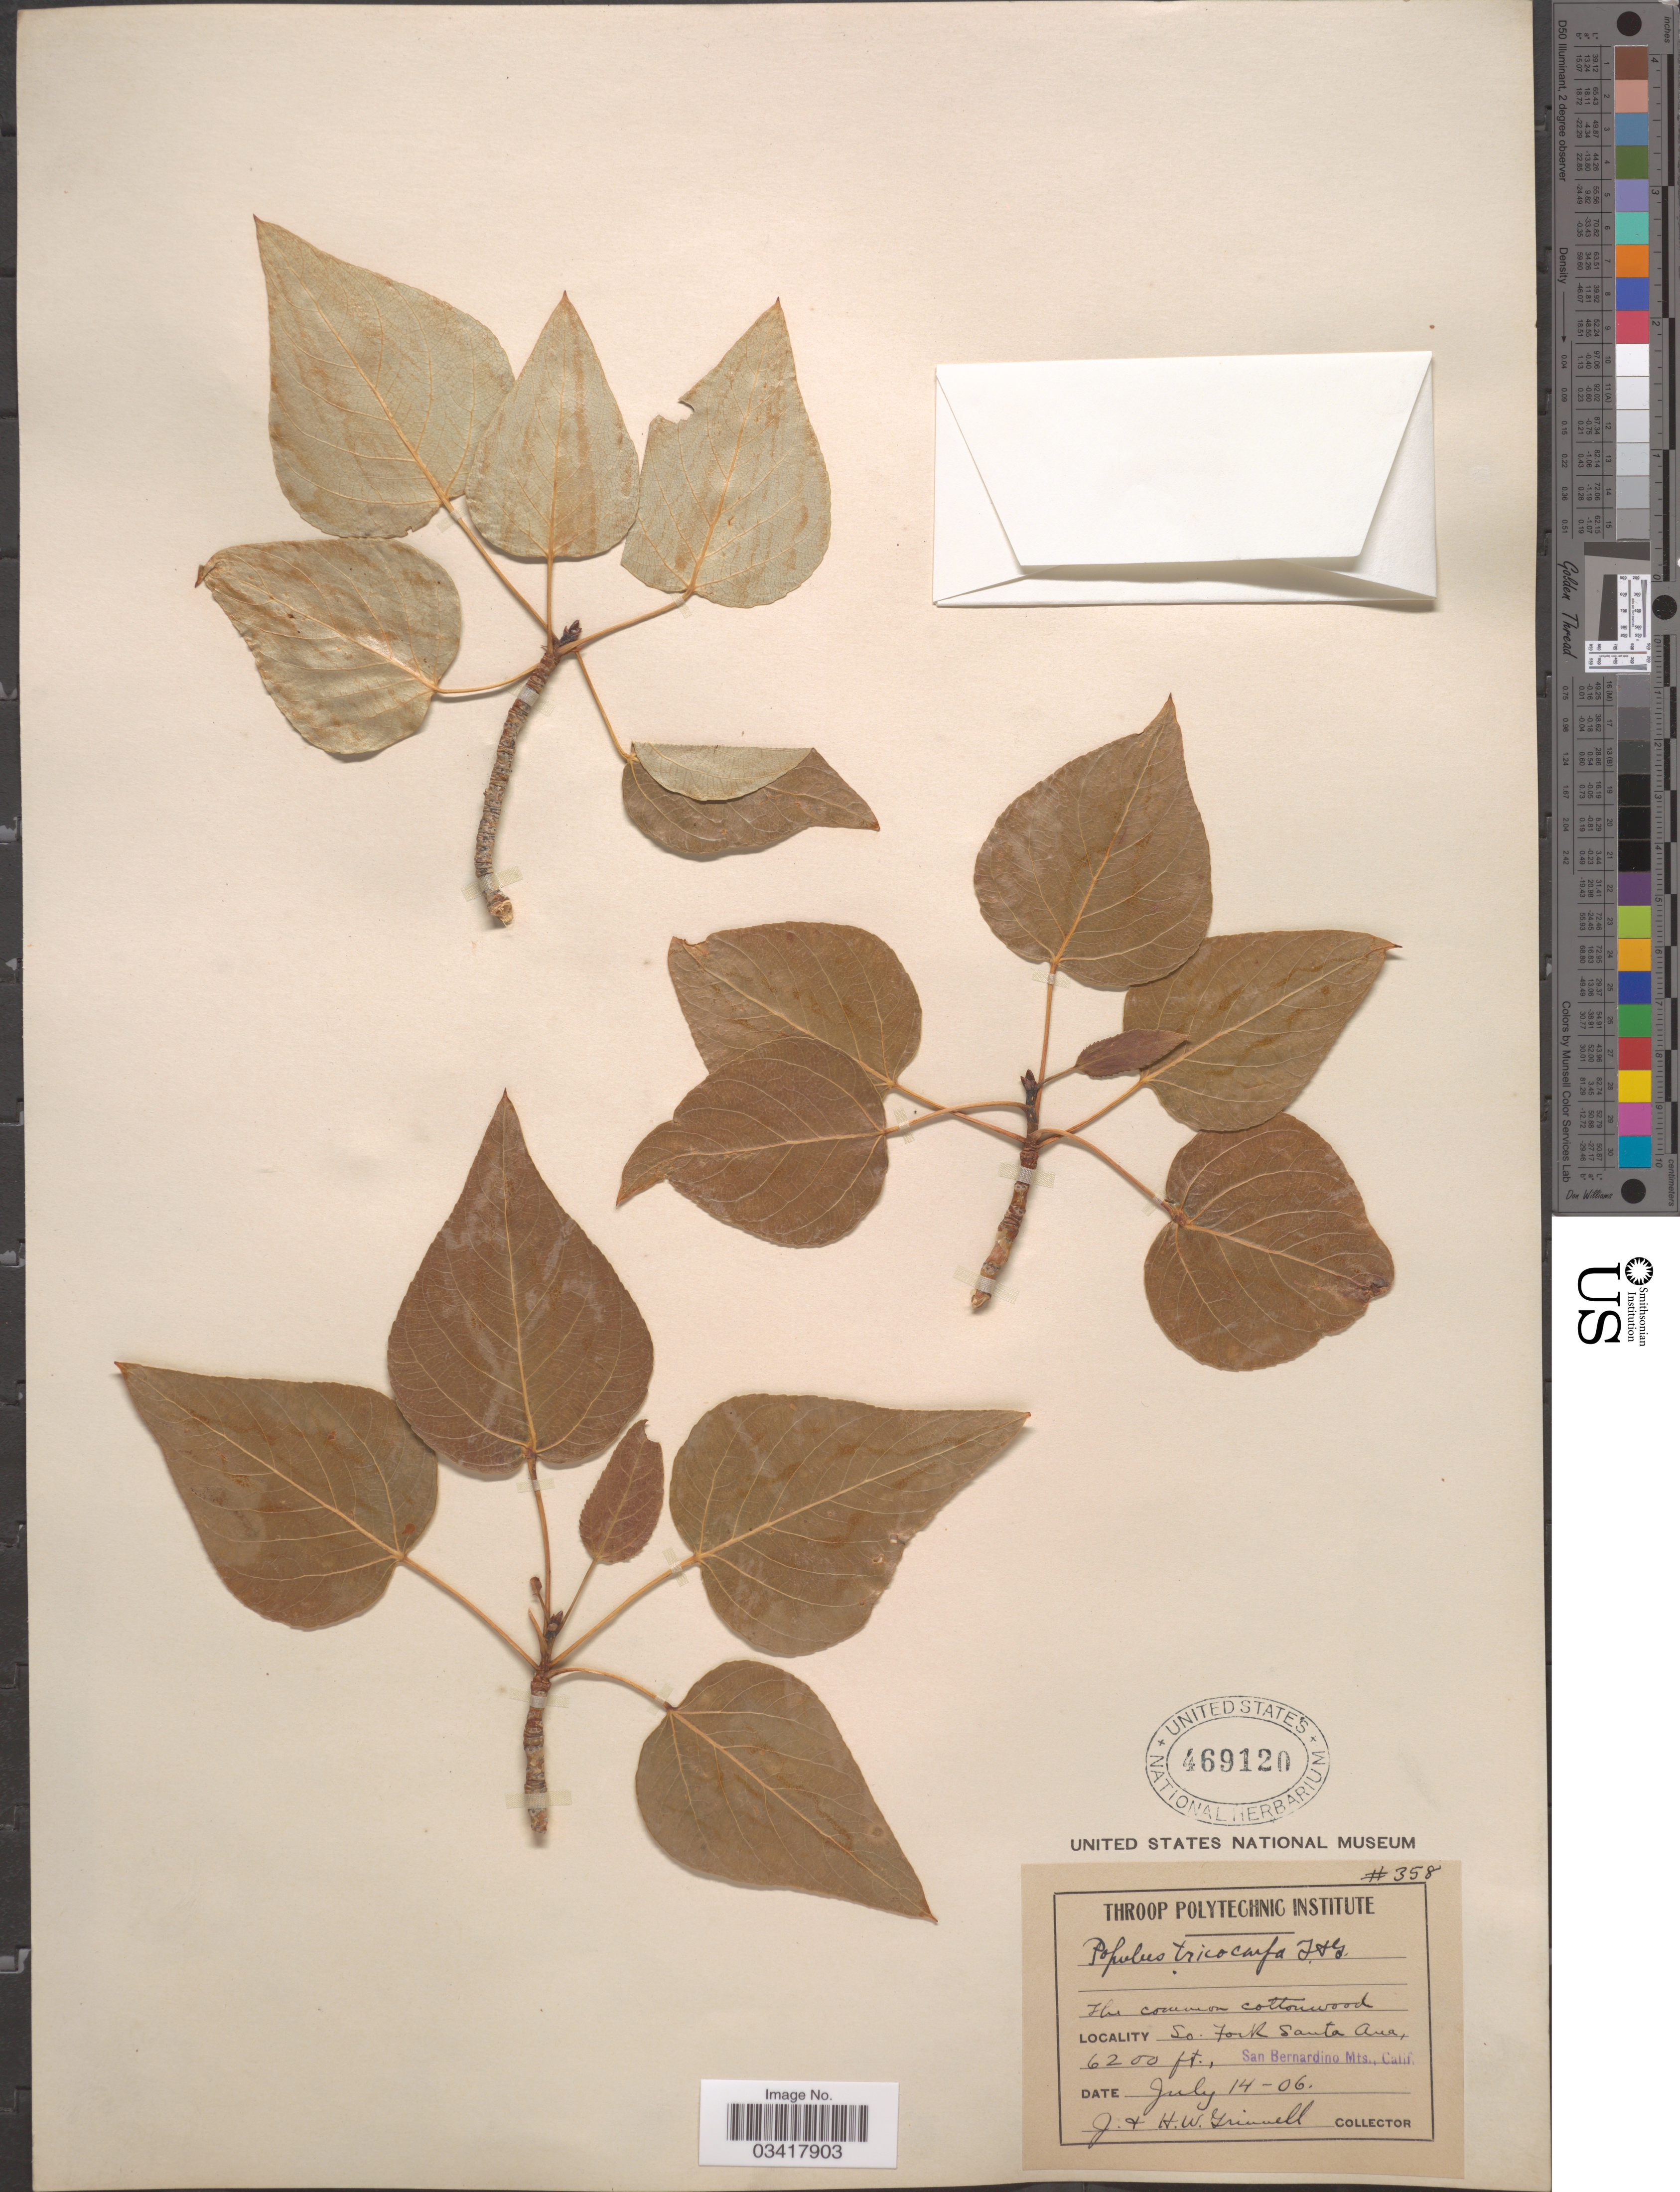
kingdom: Plantae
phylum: Tracheophyta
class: Magnoliopsida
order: Malpighiales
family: Salicaceae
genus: Populus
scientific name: Populus trichocarpa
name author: Torr. & A. Gray ex W. Hook.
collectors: J. Grinnell & H. Grinnell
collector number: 358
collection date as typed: Transcribed d/m/y: 14/7/6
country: United States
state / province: California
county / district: San Bernardino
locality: So. Fork Santa Ana, San Bernardino Mts.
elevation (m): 1890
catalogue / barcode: US 469120